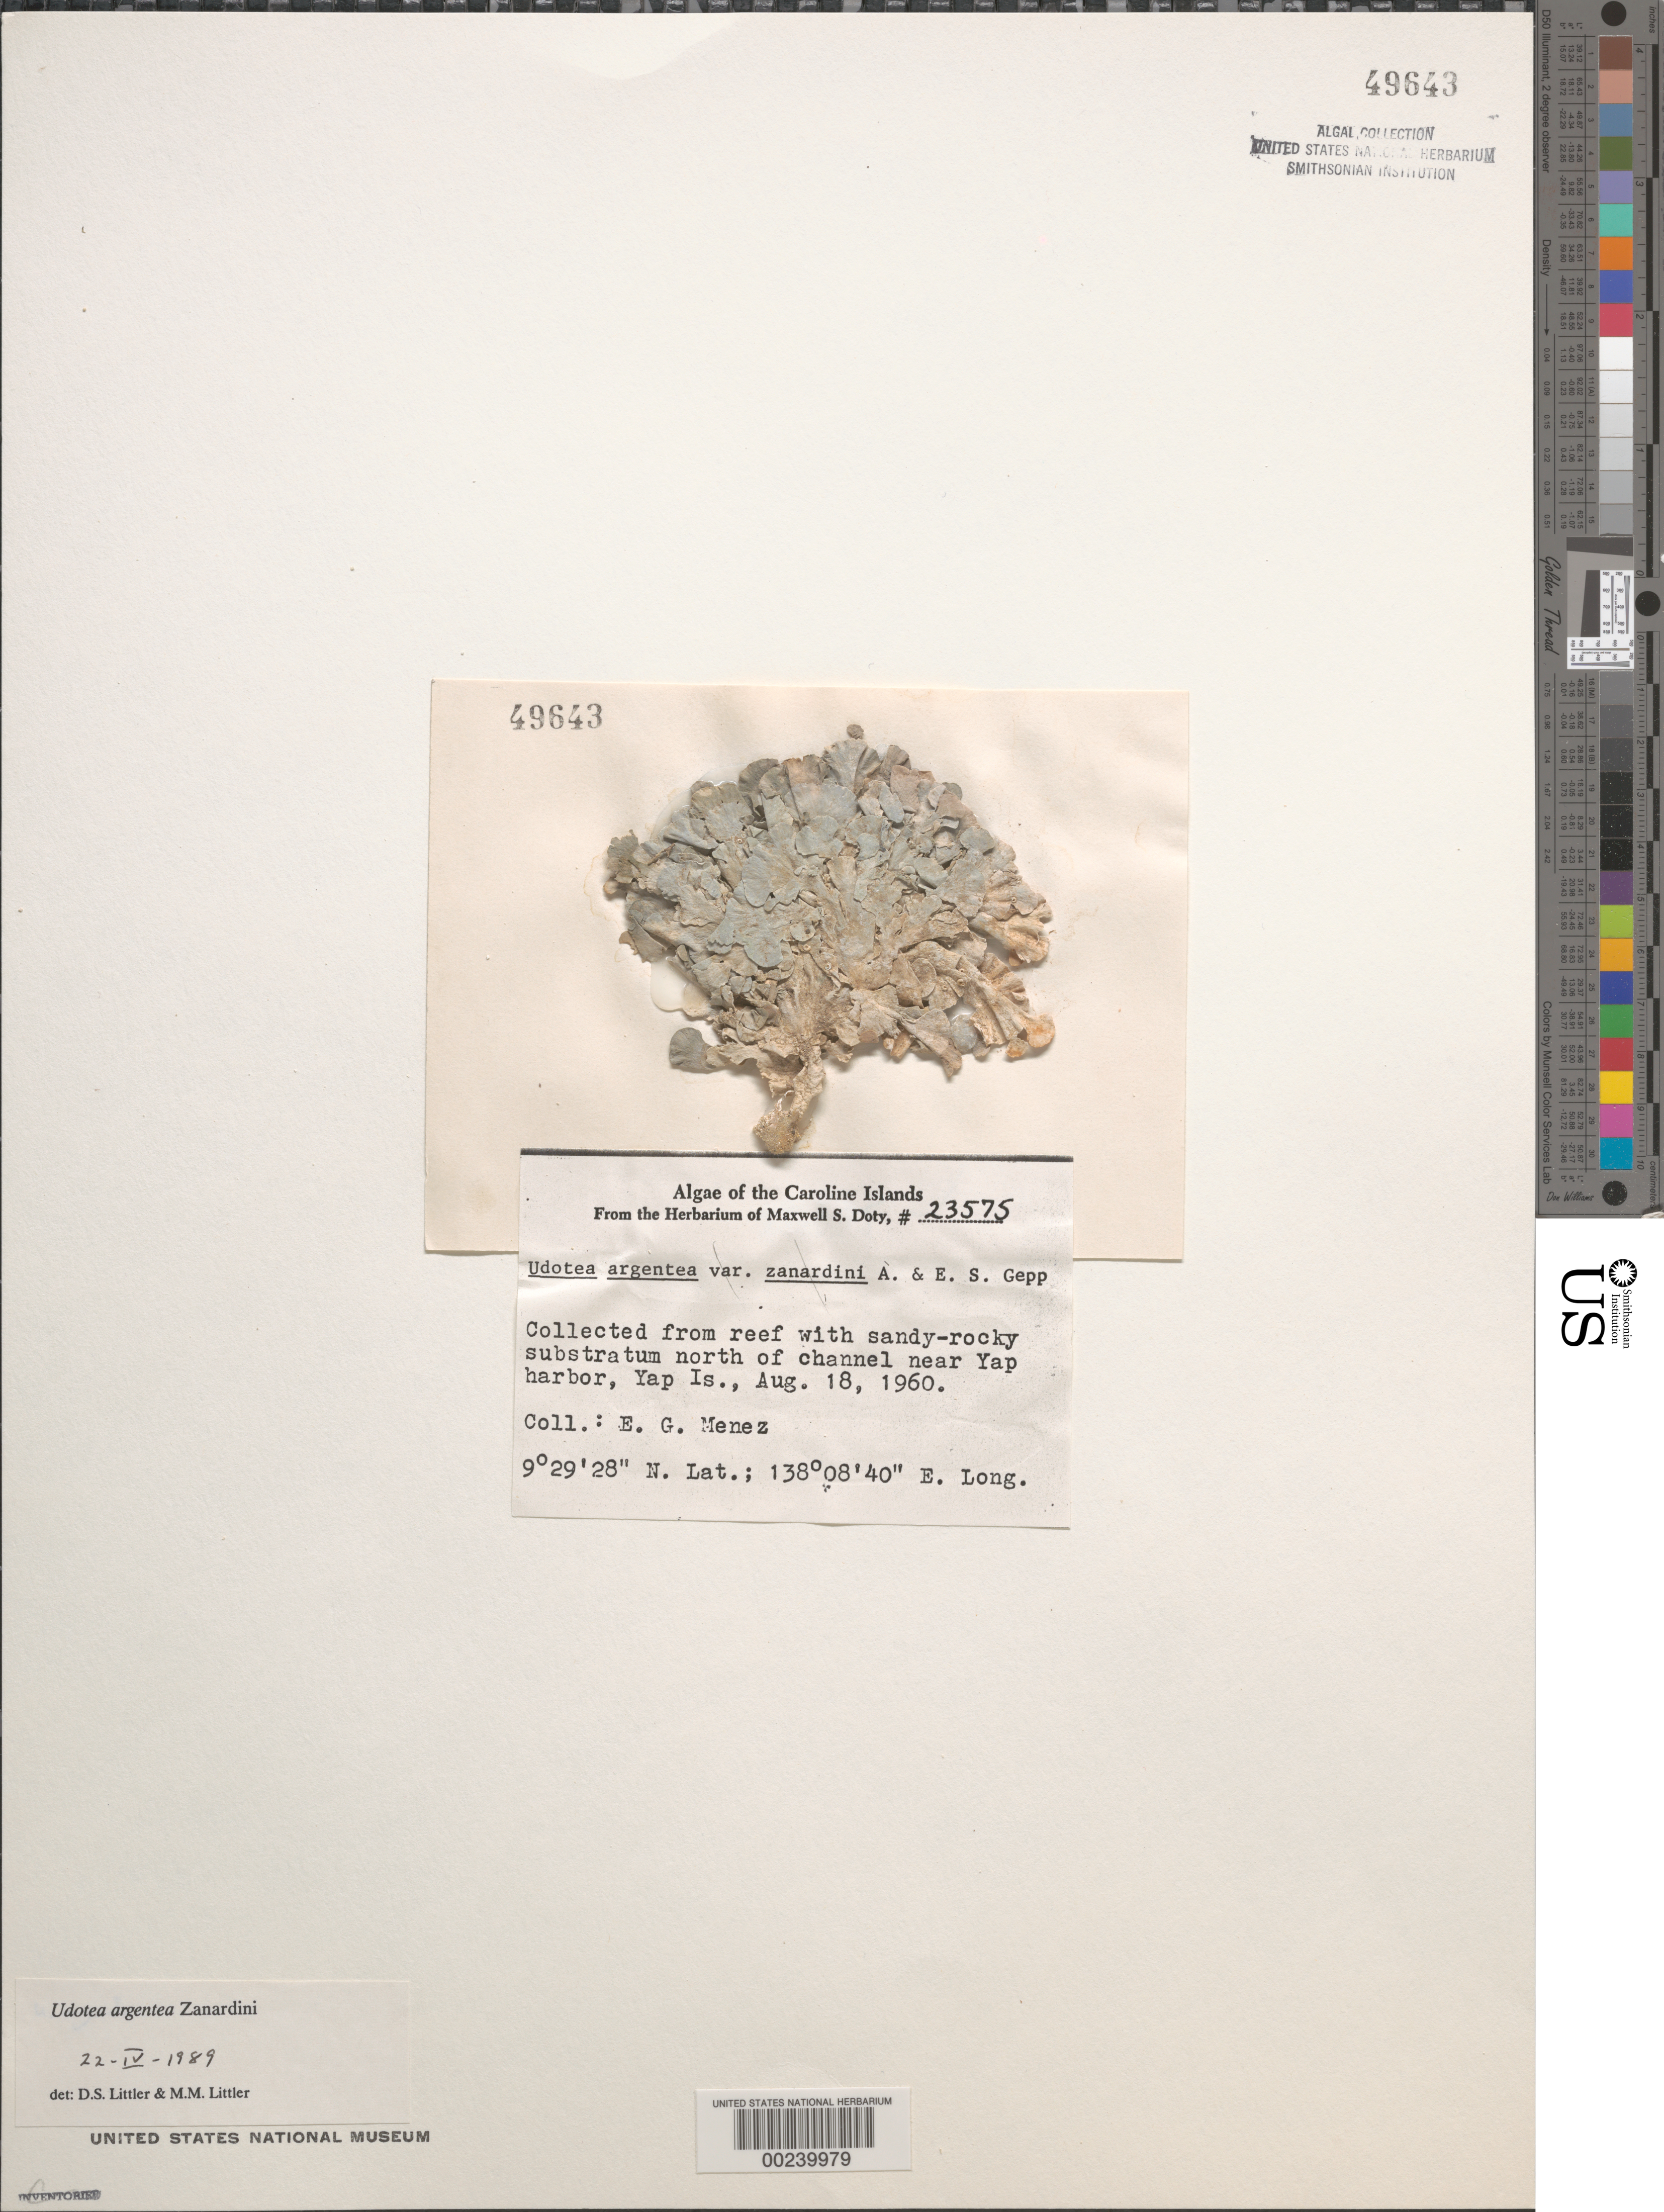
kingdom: Plantae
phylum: Chlorophyta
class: Ulvophyceae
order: Bryopsidales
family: Udoteaceae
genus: Udotea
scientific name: Udotea argentea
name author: Zanardini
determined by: Littler, D. S.; Littler, M. M.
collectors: Meñez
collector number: MSD 23575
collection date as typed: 18 Aug 1960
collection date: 1960-08-18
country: Micronesia, Federated States of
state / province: Yap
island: Yap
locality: Near Yap Harbor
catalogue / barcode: US 49643